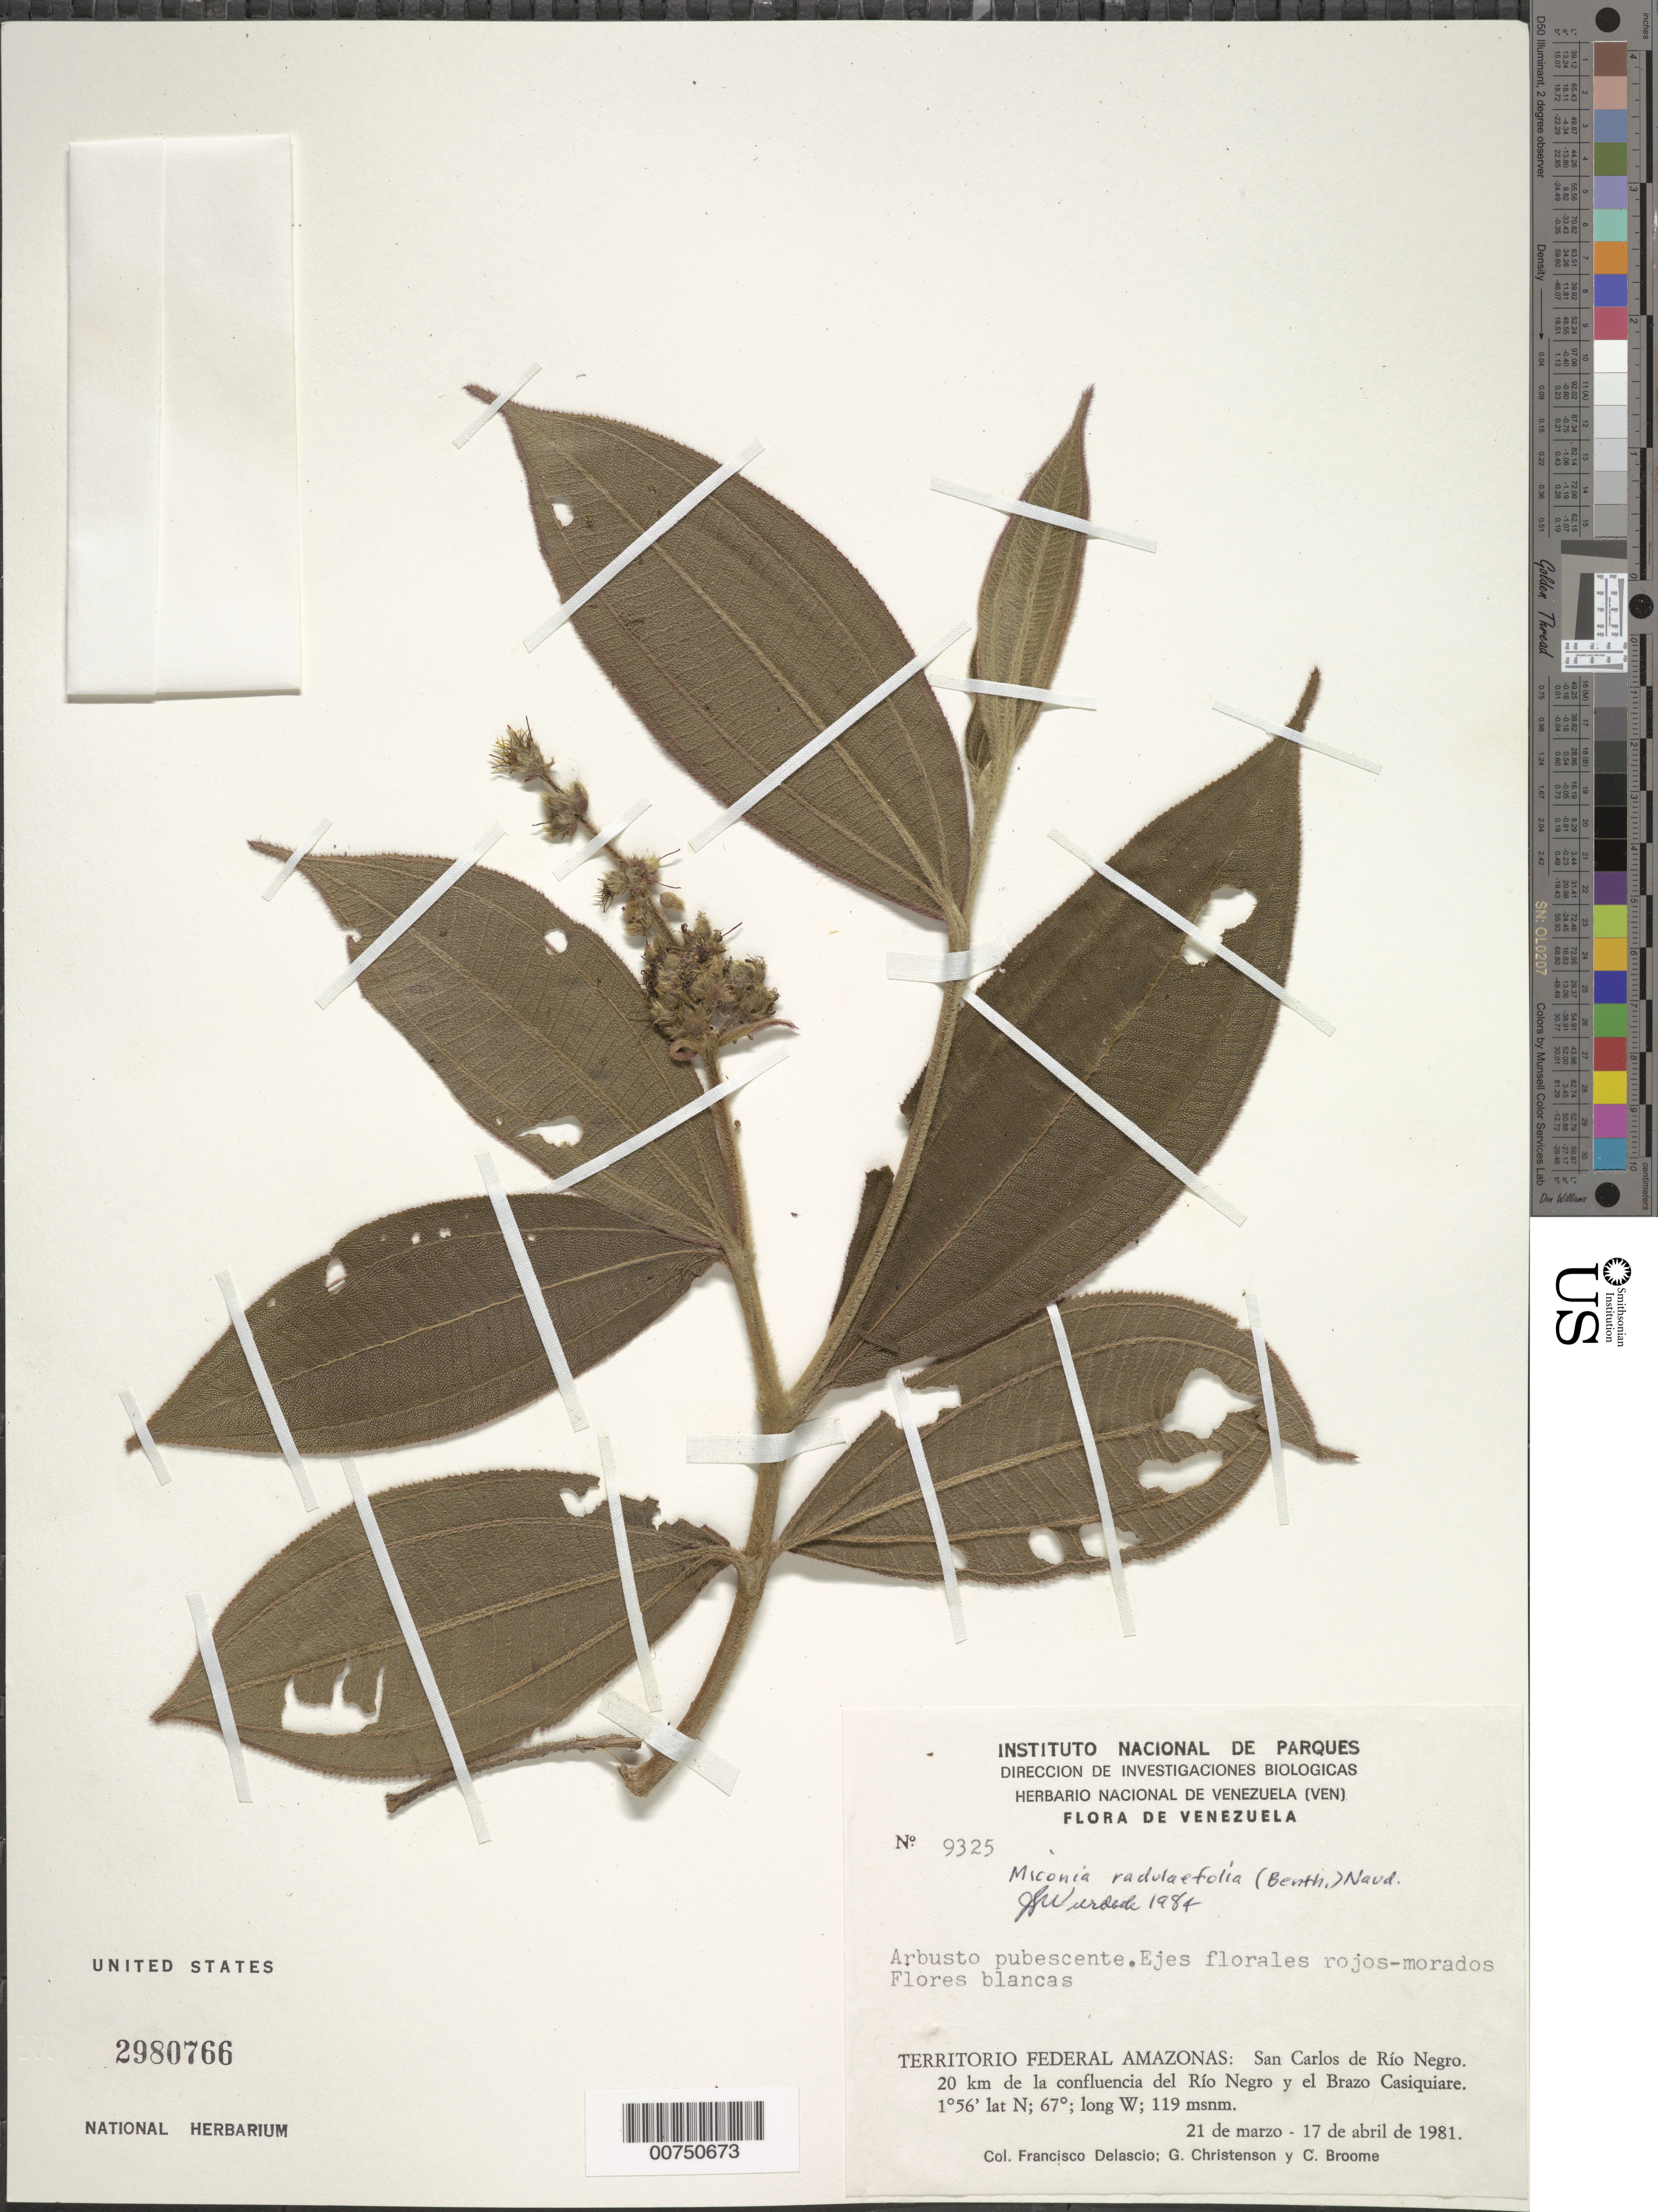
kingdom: Plantae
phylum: Tracheophyta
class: Magnoliopsida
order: Myrtales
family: Melastomataceae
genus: Miconia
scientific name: Miconia radulifolia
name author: (Benth.) Naudin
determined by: Wurdack, John J., (US), US (UNITED STATES)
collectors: F. Delascio C., G. Christenson & C. R. Broome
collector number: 9325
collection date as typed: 21-Mar-81 to 17-Apr-81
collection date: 1981-03-21/1981-04-17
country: Venezuela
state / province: Amazonas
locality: San Carlos de Río Negro, 20 km de la confluencia del Río Negro y el Brazo Casiquiare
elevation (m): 119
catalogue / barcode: US 2980766